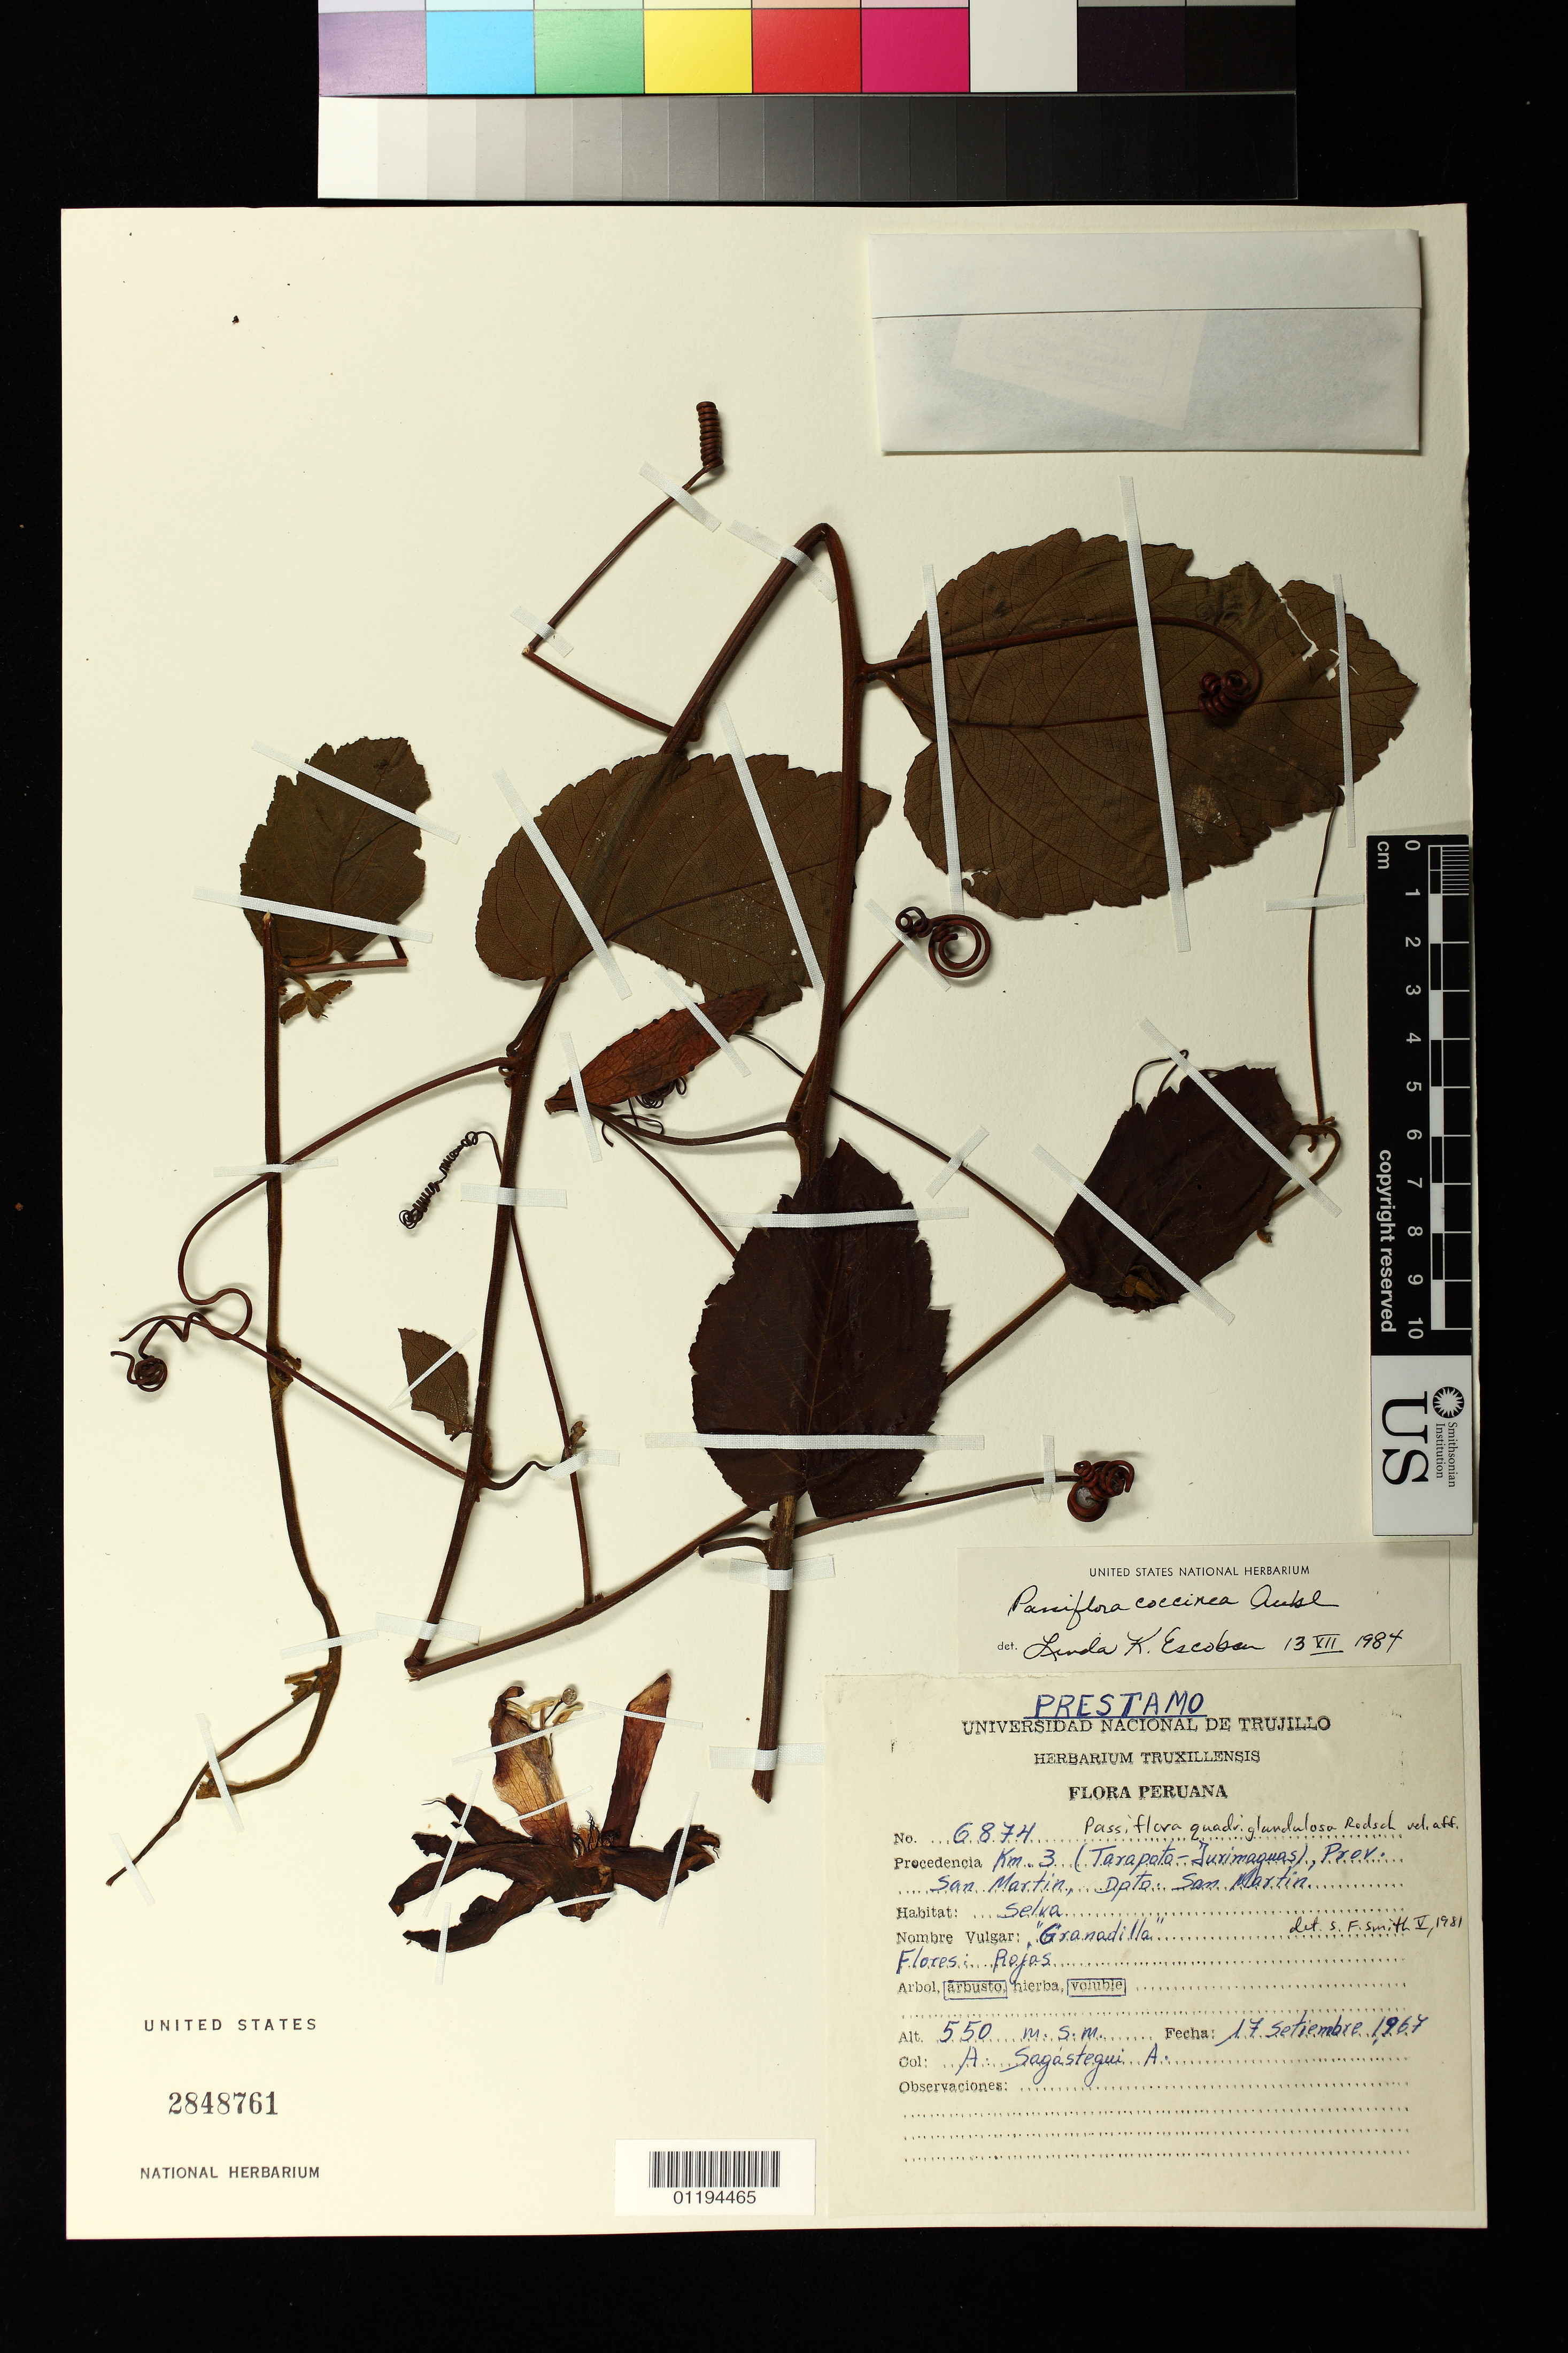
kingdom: Plantae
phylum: Tracheophyta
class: Magnoliopsida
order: Malpighiales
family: Passifloraceae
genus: Passiflora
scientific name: Passiflora coccinea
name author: Aubl.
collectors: A. Sagástegui A.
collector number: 6874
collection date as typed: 17 Sep 1967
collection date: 1967-09-17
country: Peru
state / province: San Martín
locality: km 3 (Tarapoto-Yurimaguas) Prov. San Martin. Dpto. San Martin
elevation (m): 550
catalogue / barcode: US 2848761